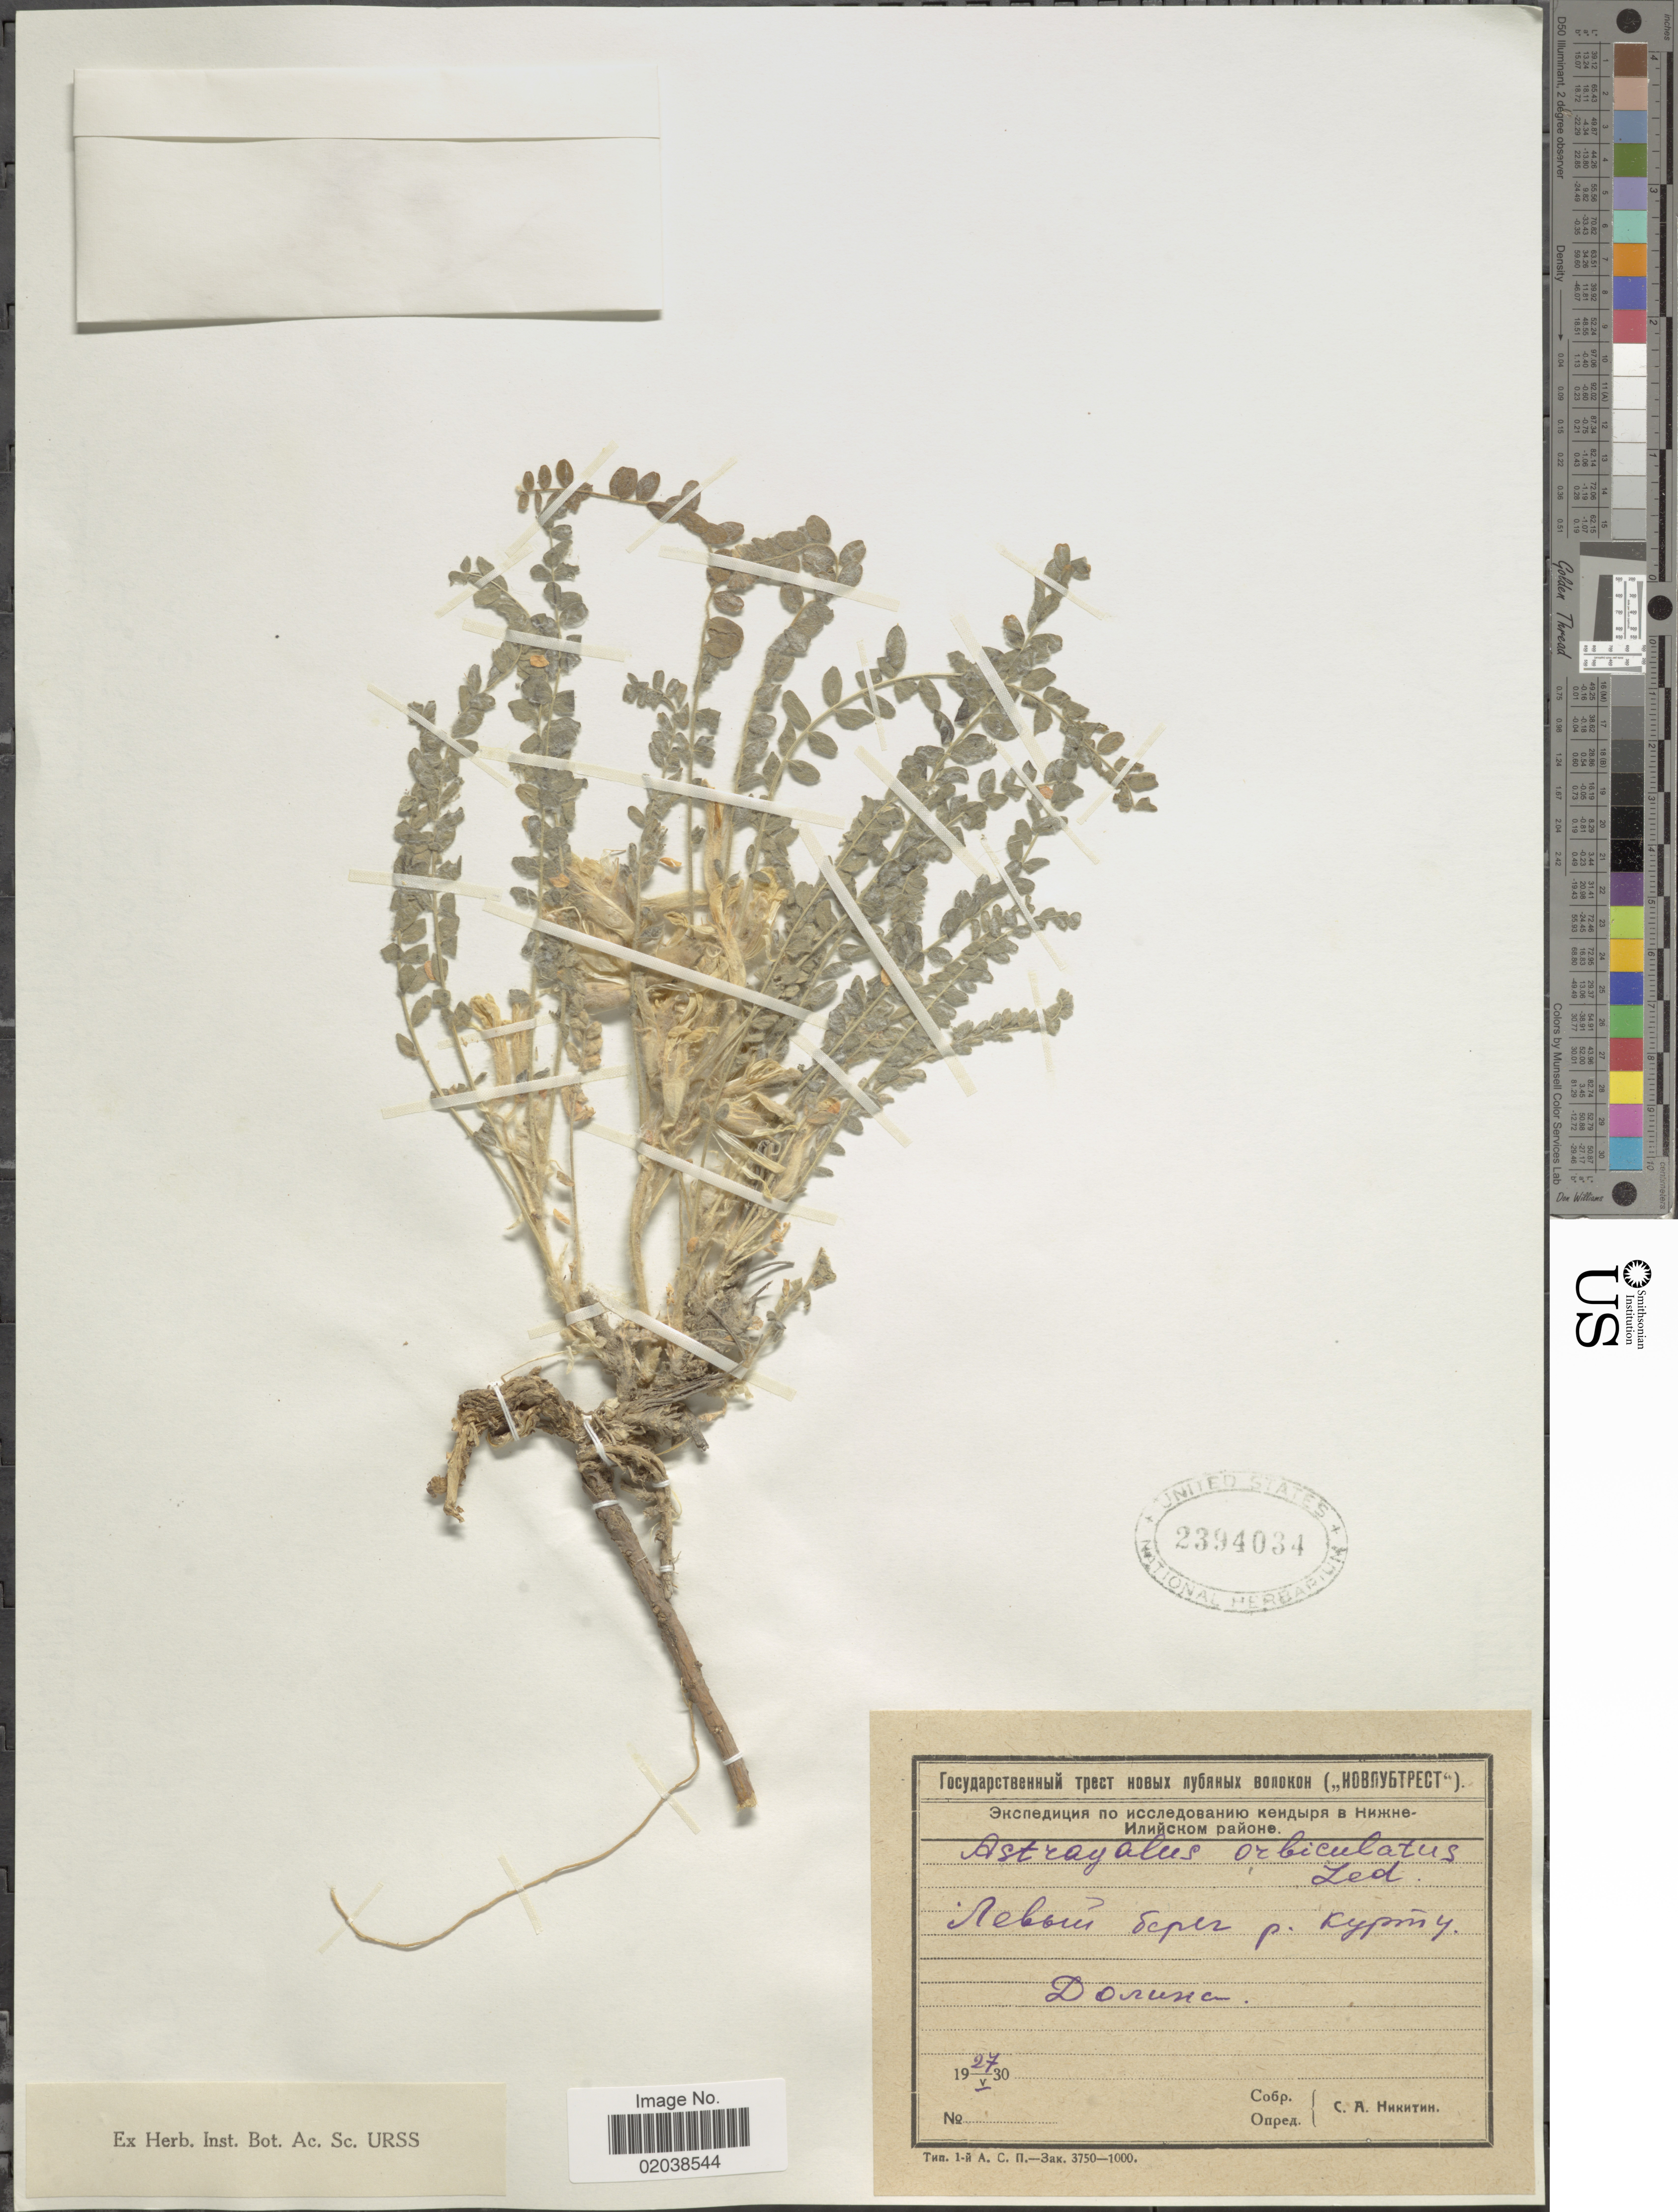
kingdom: Plantae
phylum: Tracheophyta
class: Magnoliopsida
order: Fabales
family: Fabaceae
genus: Astragalus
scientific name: Astragalus orbiculatus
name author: Ledeb.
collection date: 1930-05-27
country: Iran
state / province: Kerman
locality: Doruna [interpreted]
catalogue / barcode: US 2394034